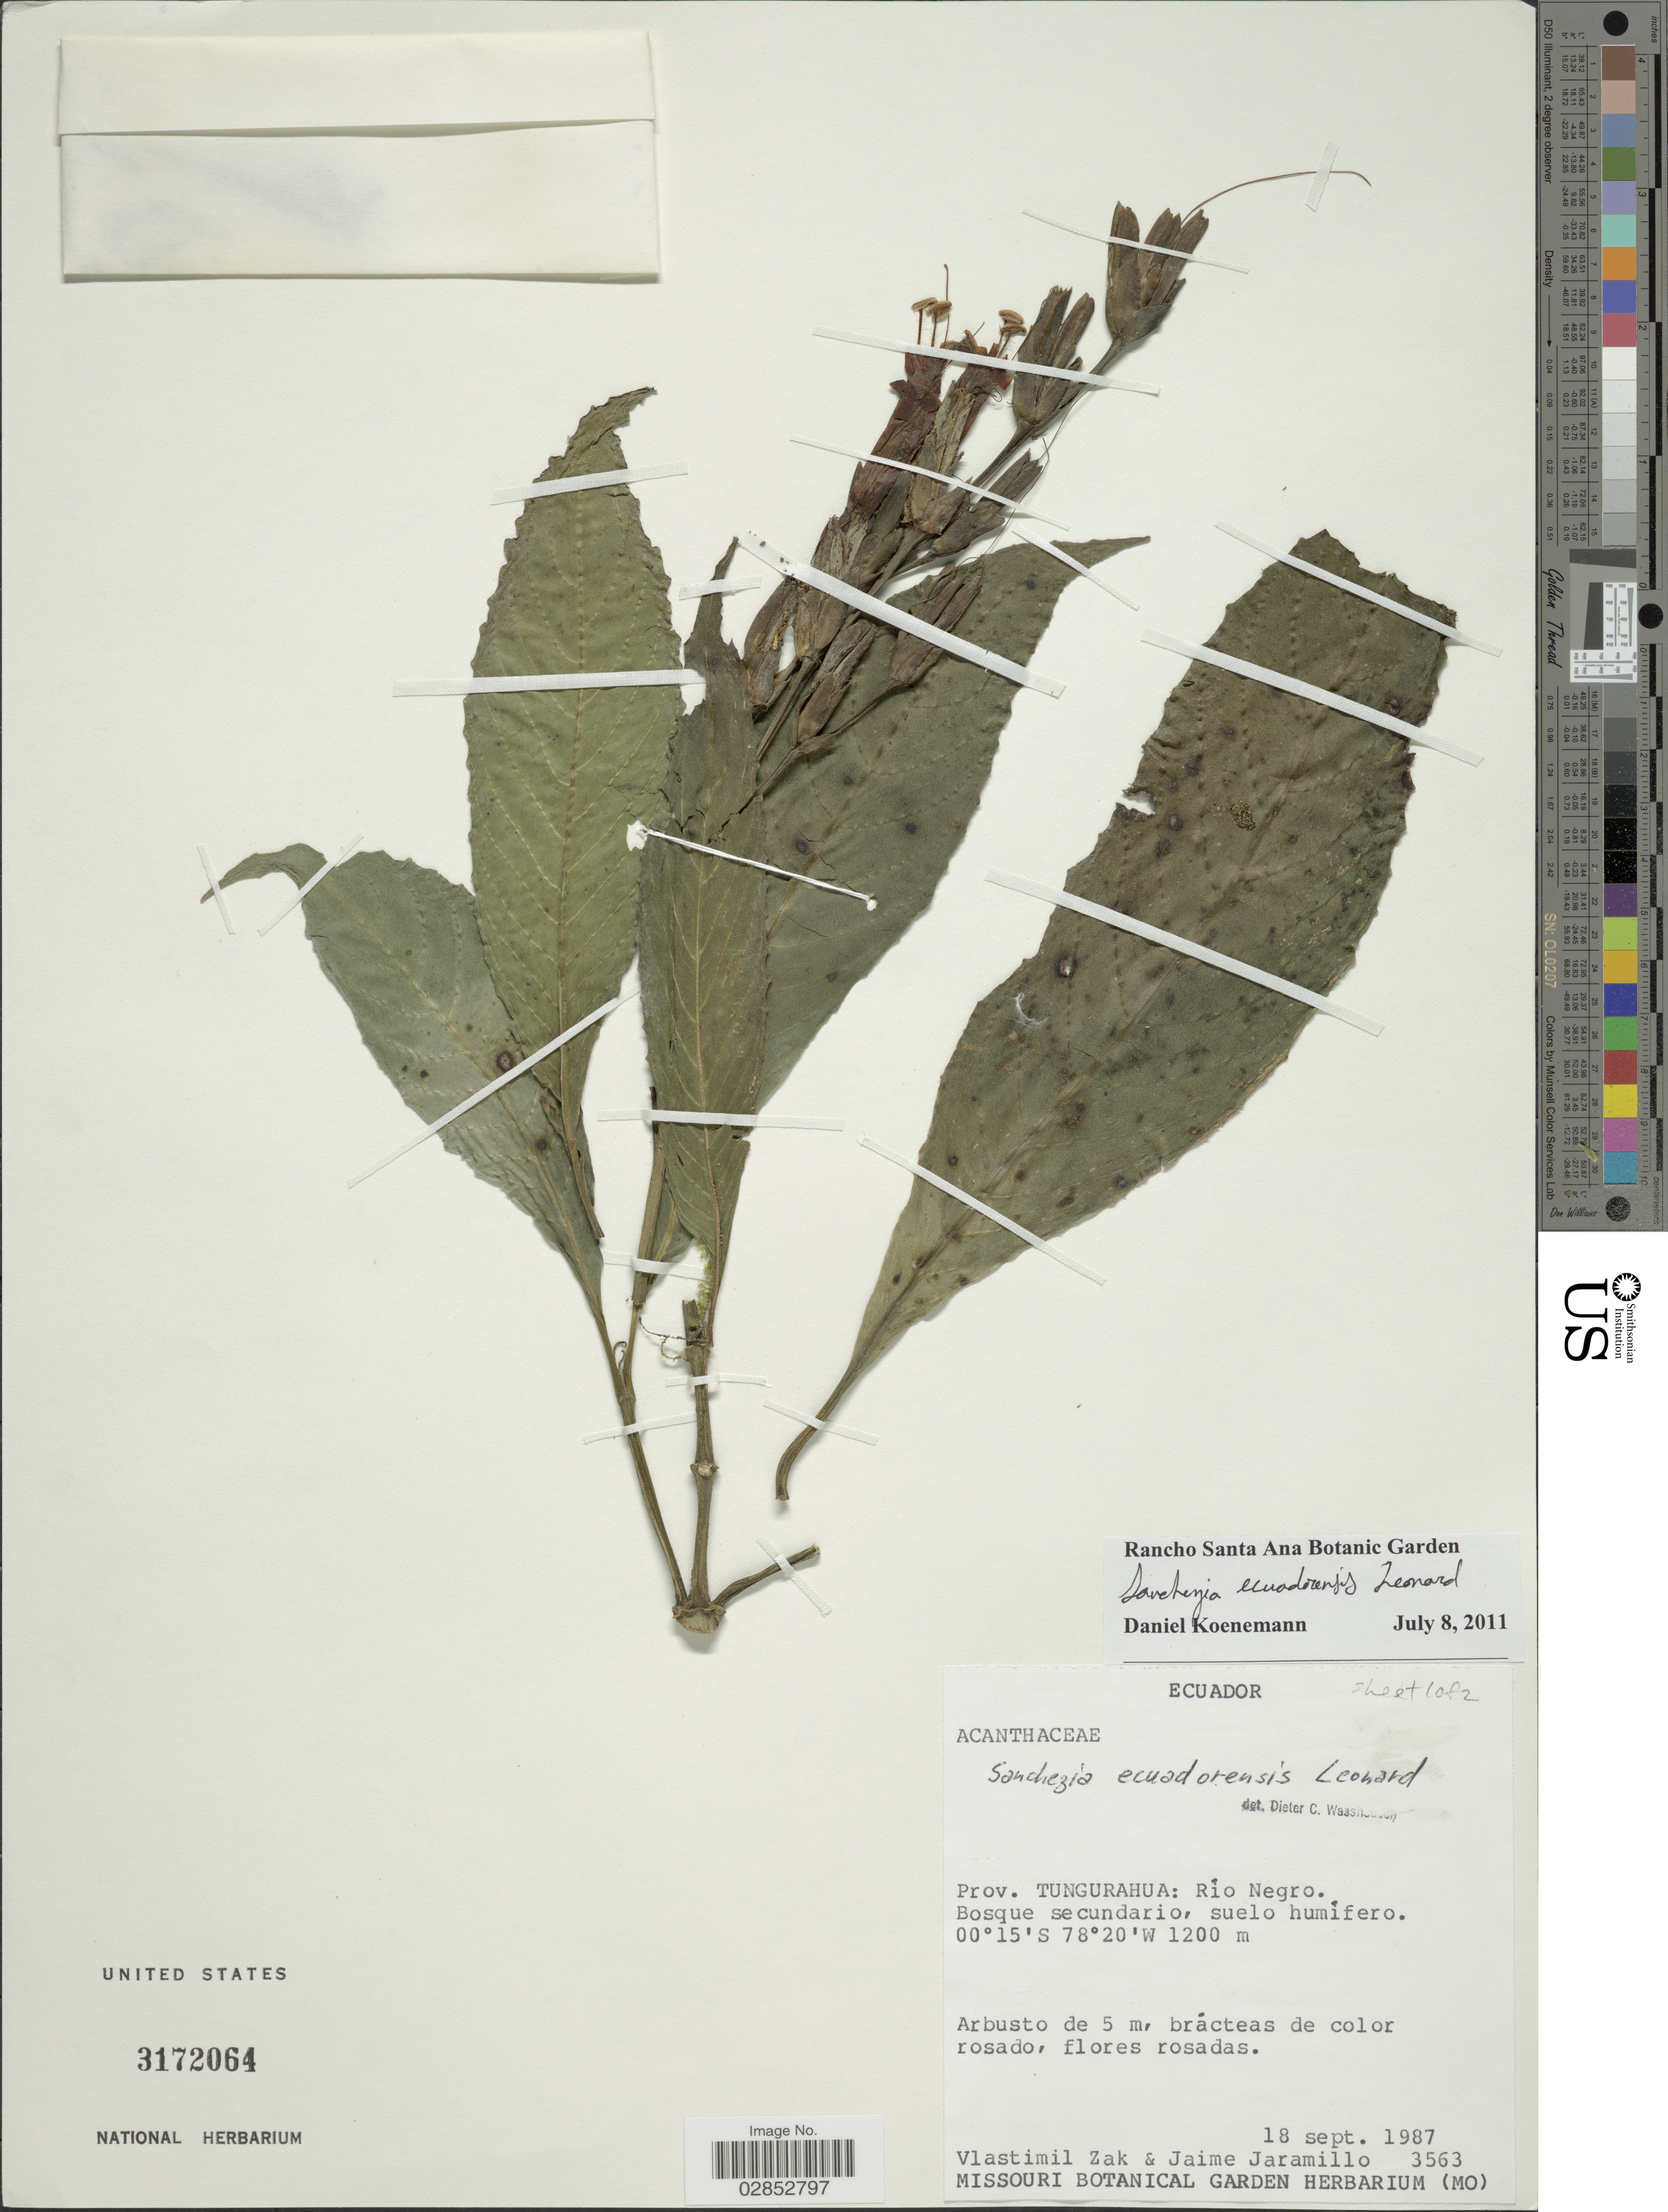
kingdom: Plantae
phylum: Tracheophyta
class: Magnoliopsida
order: Lamiales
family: Acanthaceae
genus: Sanchezia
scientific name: Sanchezia ecuadorensis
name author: Leonard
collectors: V. Zak & J. Jaramillo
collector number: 3563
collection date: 1987-09-18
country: Ecuador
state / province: Tungurahua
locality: Río Negro.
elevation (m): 1200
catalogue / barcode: US 3172064